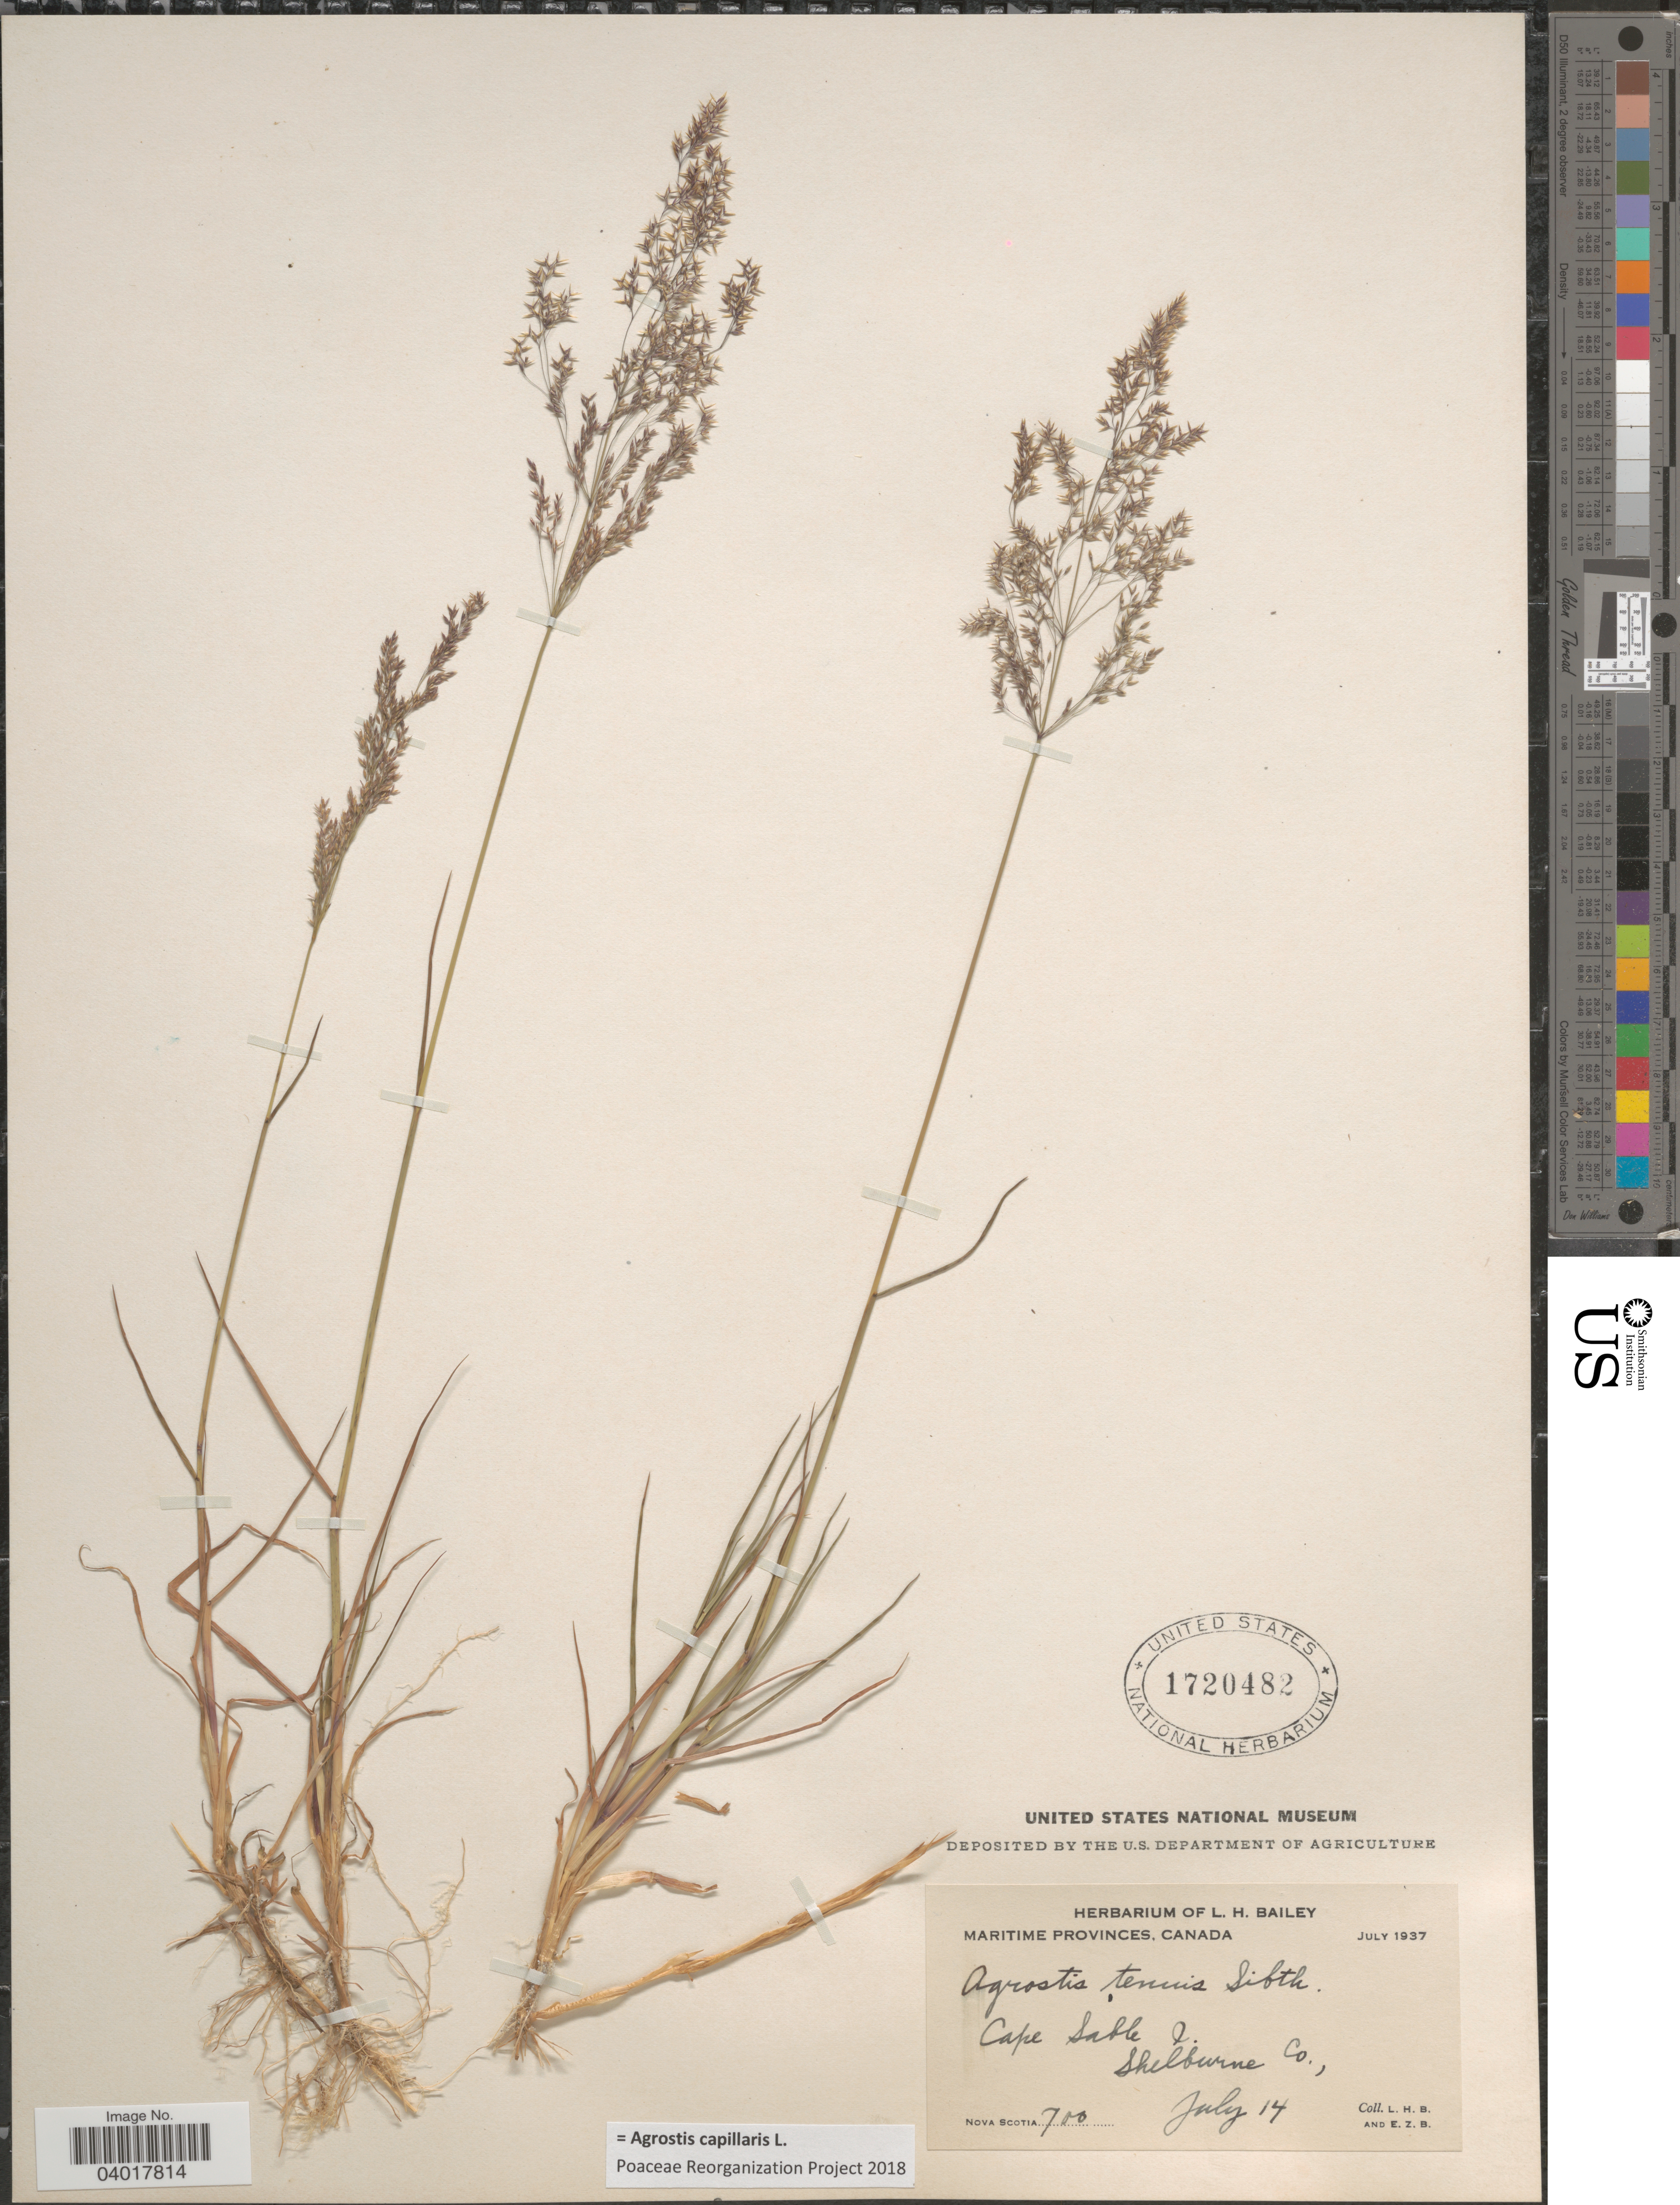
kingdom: Plantae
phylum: Tracheophyta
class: Liliopsida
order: Poales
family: Poaceae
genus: Agrostis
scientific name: Agrostis capillaris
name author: L.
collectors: L. H. Bailey & E. Z. Bailey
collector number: Nova Scotia 700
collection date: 1937-07-14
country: Canada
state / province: Nova Scotia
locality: Maritime Provinces. Cape Sable I. Shelburne Co.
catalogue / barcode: US 1720482